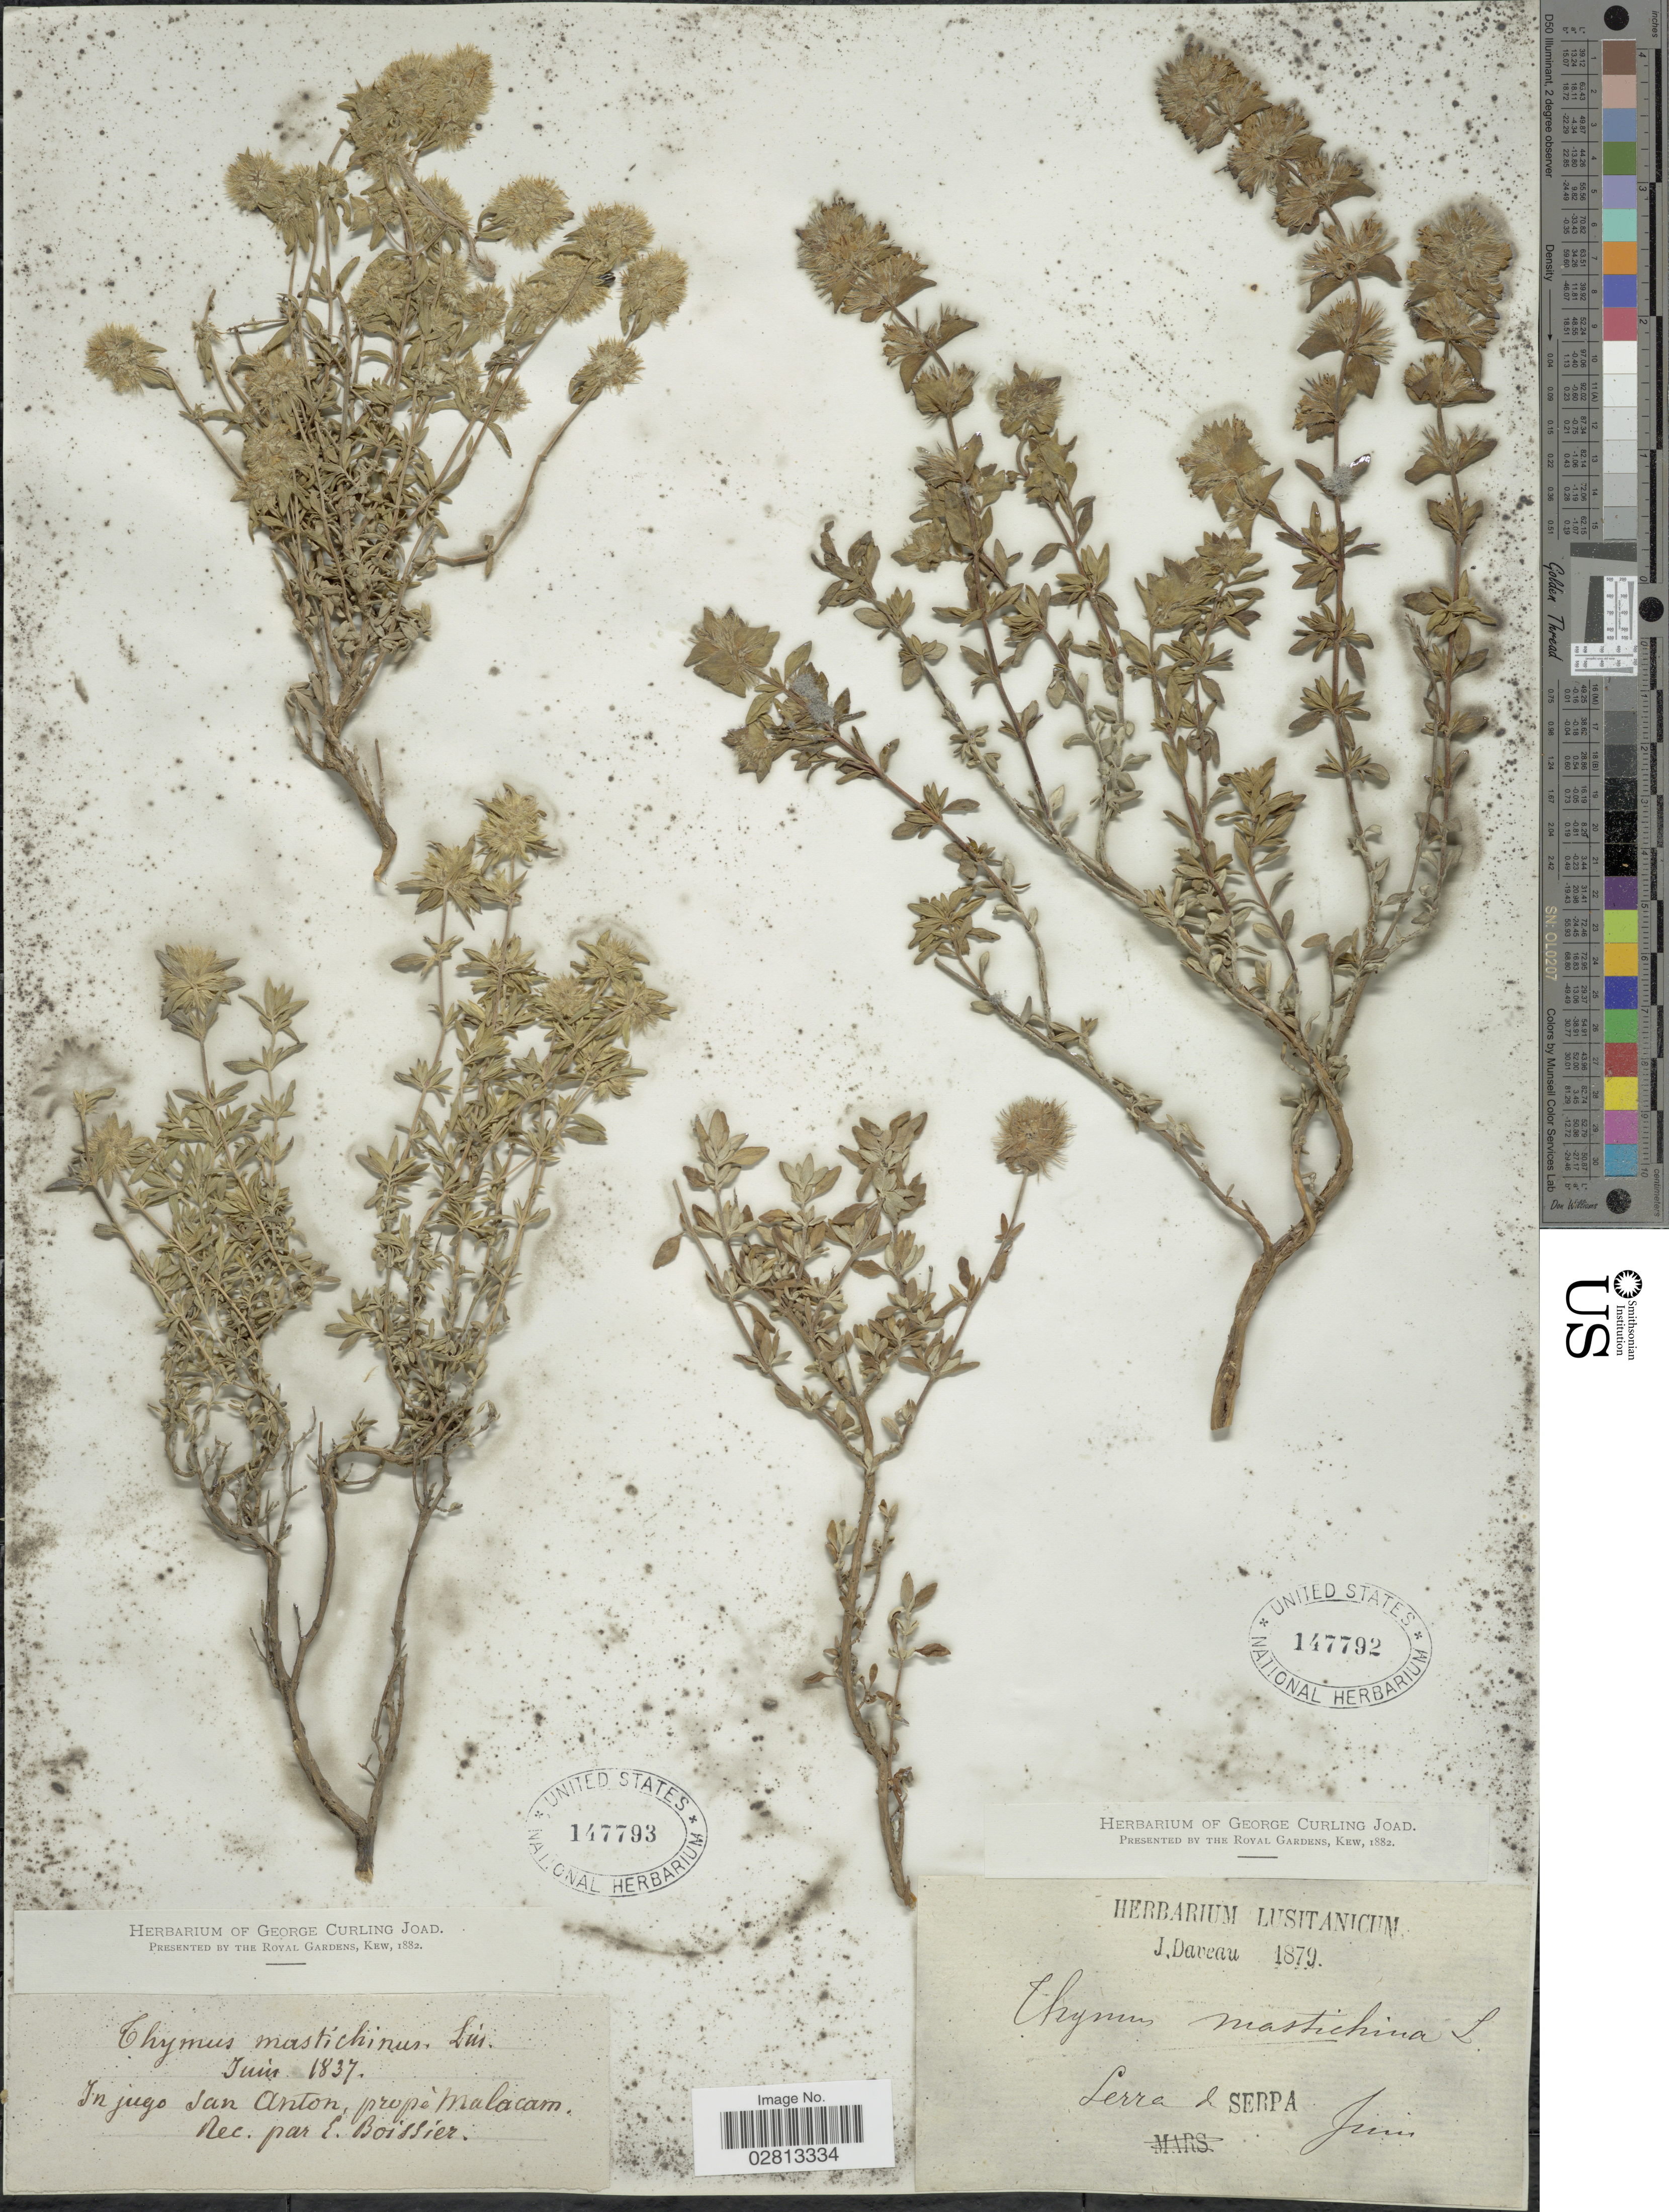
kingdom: Plantae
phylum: Tracheophyta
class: Magnoliopsida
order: Lamiales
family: Lamiaceae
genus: Thymus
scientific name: Thymus mastichina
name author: L.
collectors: P. Boissier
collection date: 1837-06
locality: In jugo San Anton, propè Malacam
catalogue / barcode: US 147793